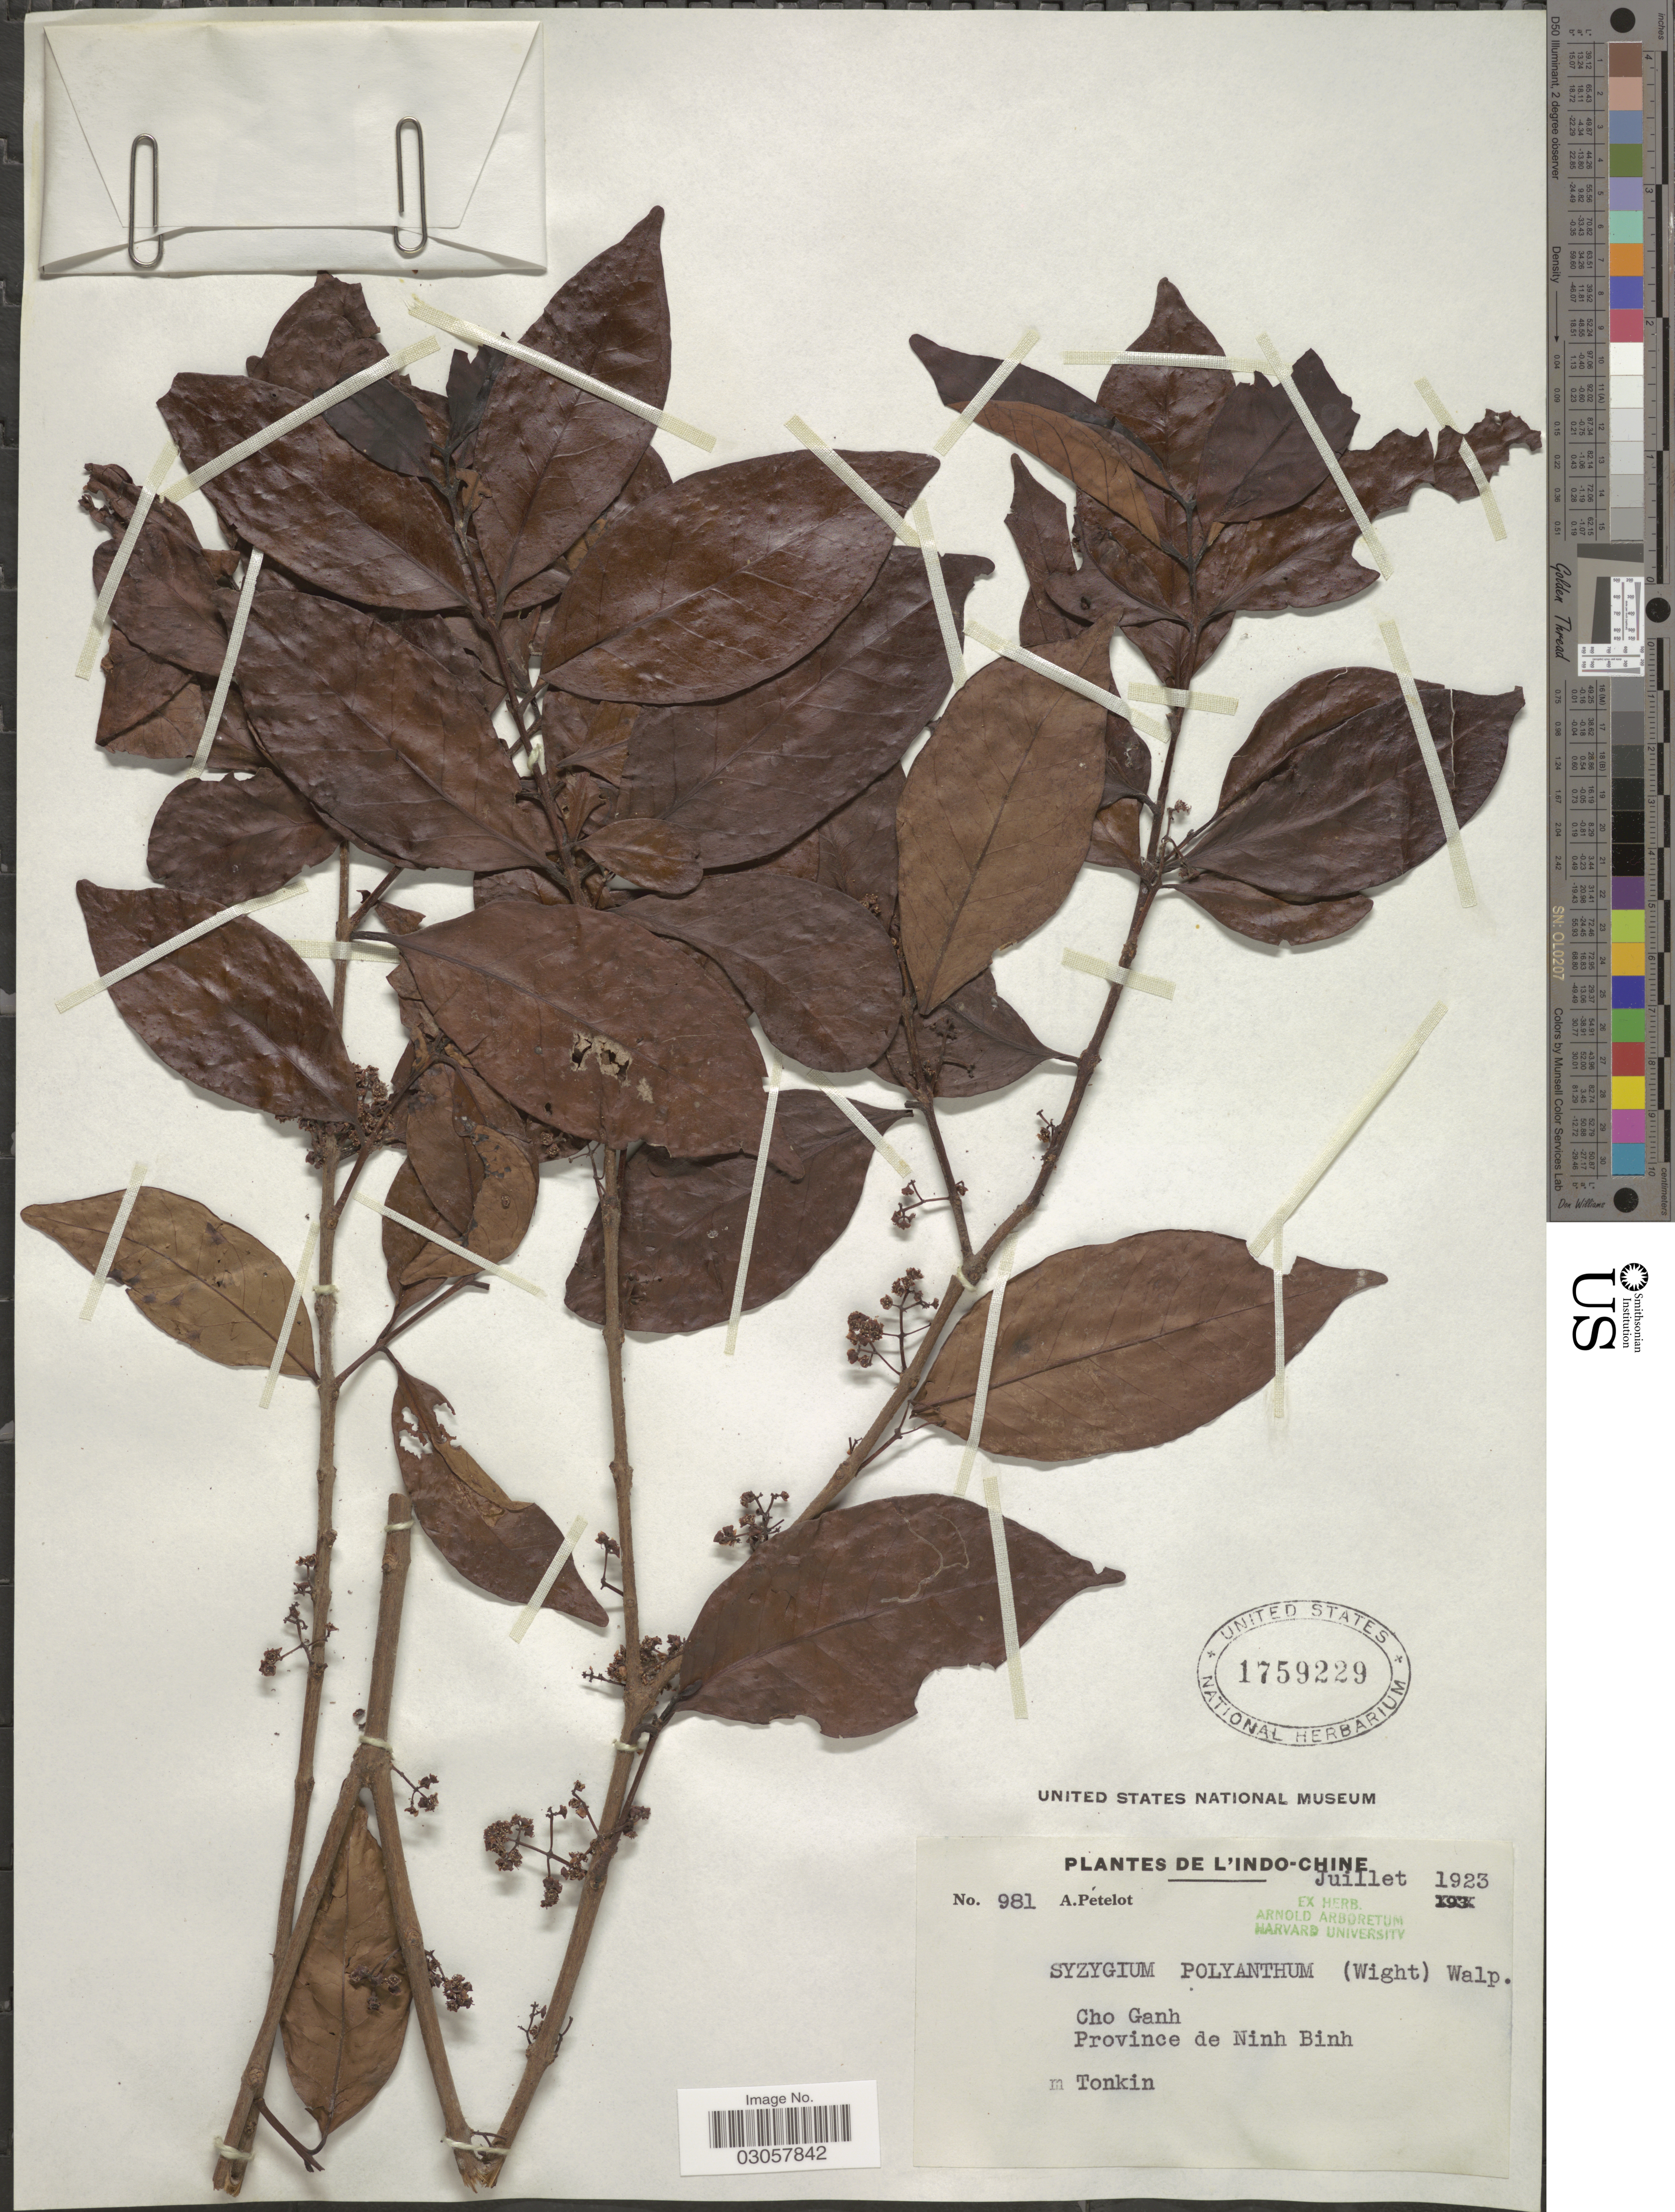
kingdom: Plantae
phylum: Tracheophyta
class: Magnoliopsida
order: Myrtales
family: Myrtaceae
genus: Syzygium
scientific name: Syzygium polyanthum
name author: (Wight) Walp.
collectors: A. Petelot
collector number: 981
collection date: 1923-07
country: Vietnam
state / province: Ninh Binh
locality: L'Indo-Chine. Cho Ganh, Tonkin.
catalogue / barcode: US 1759229